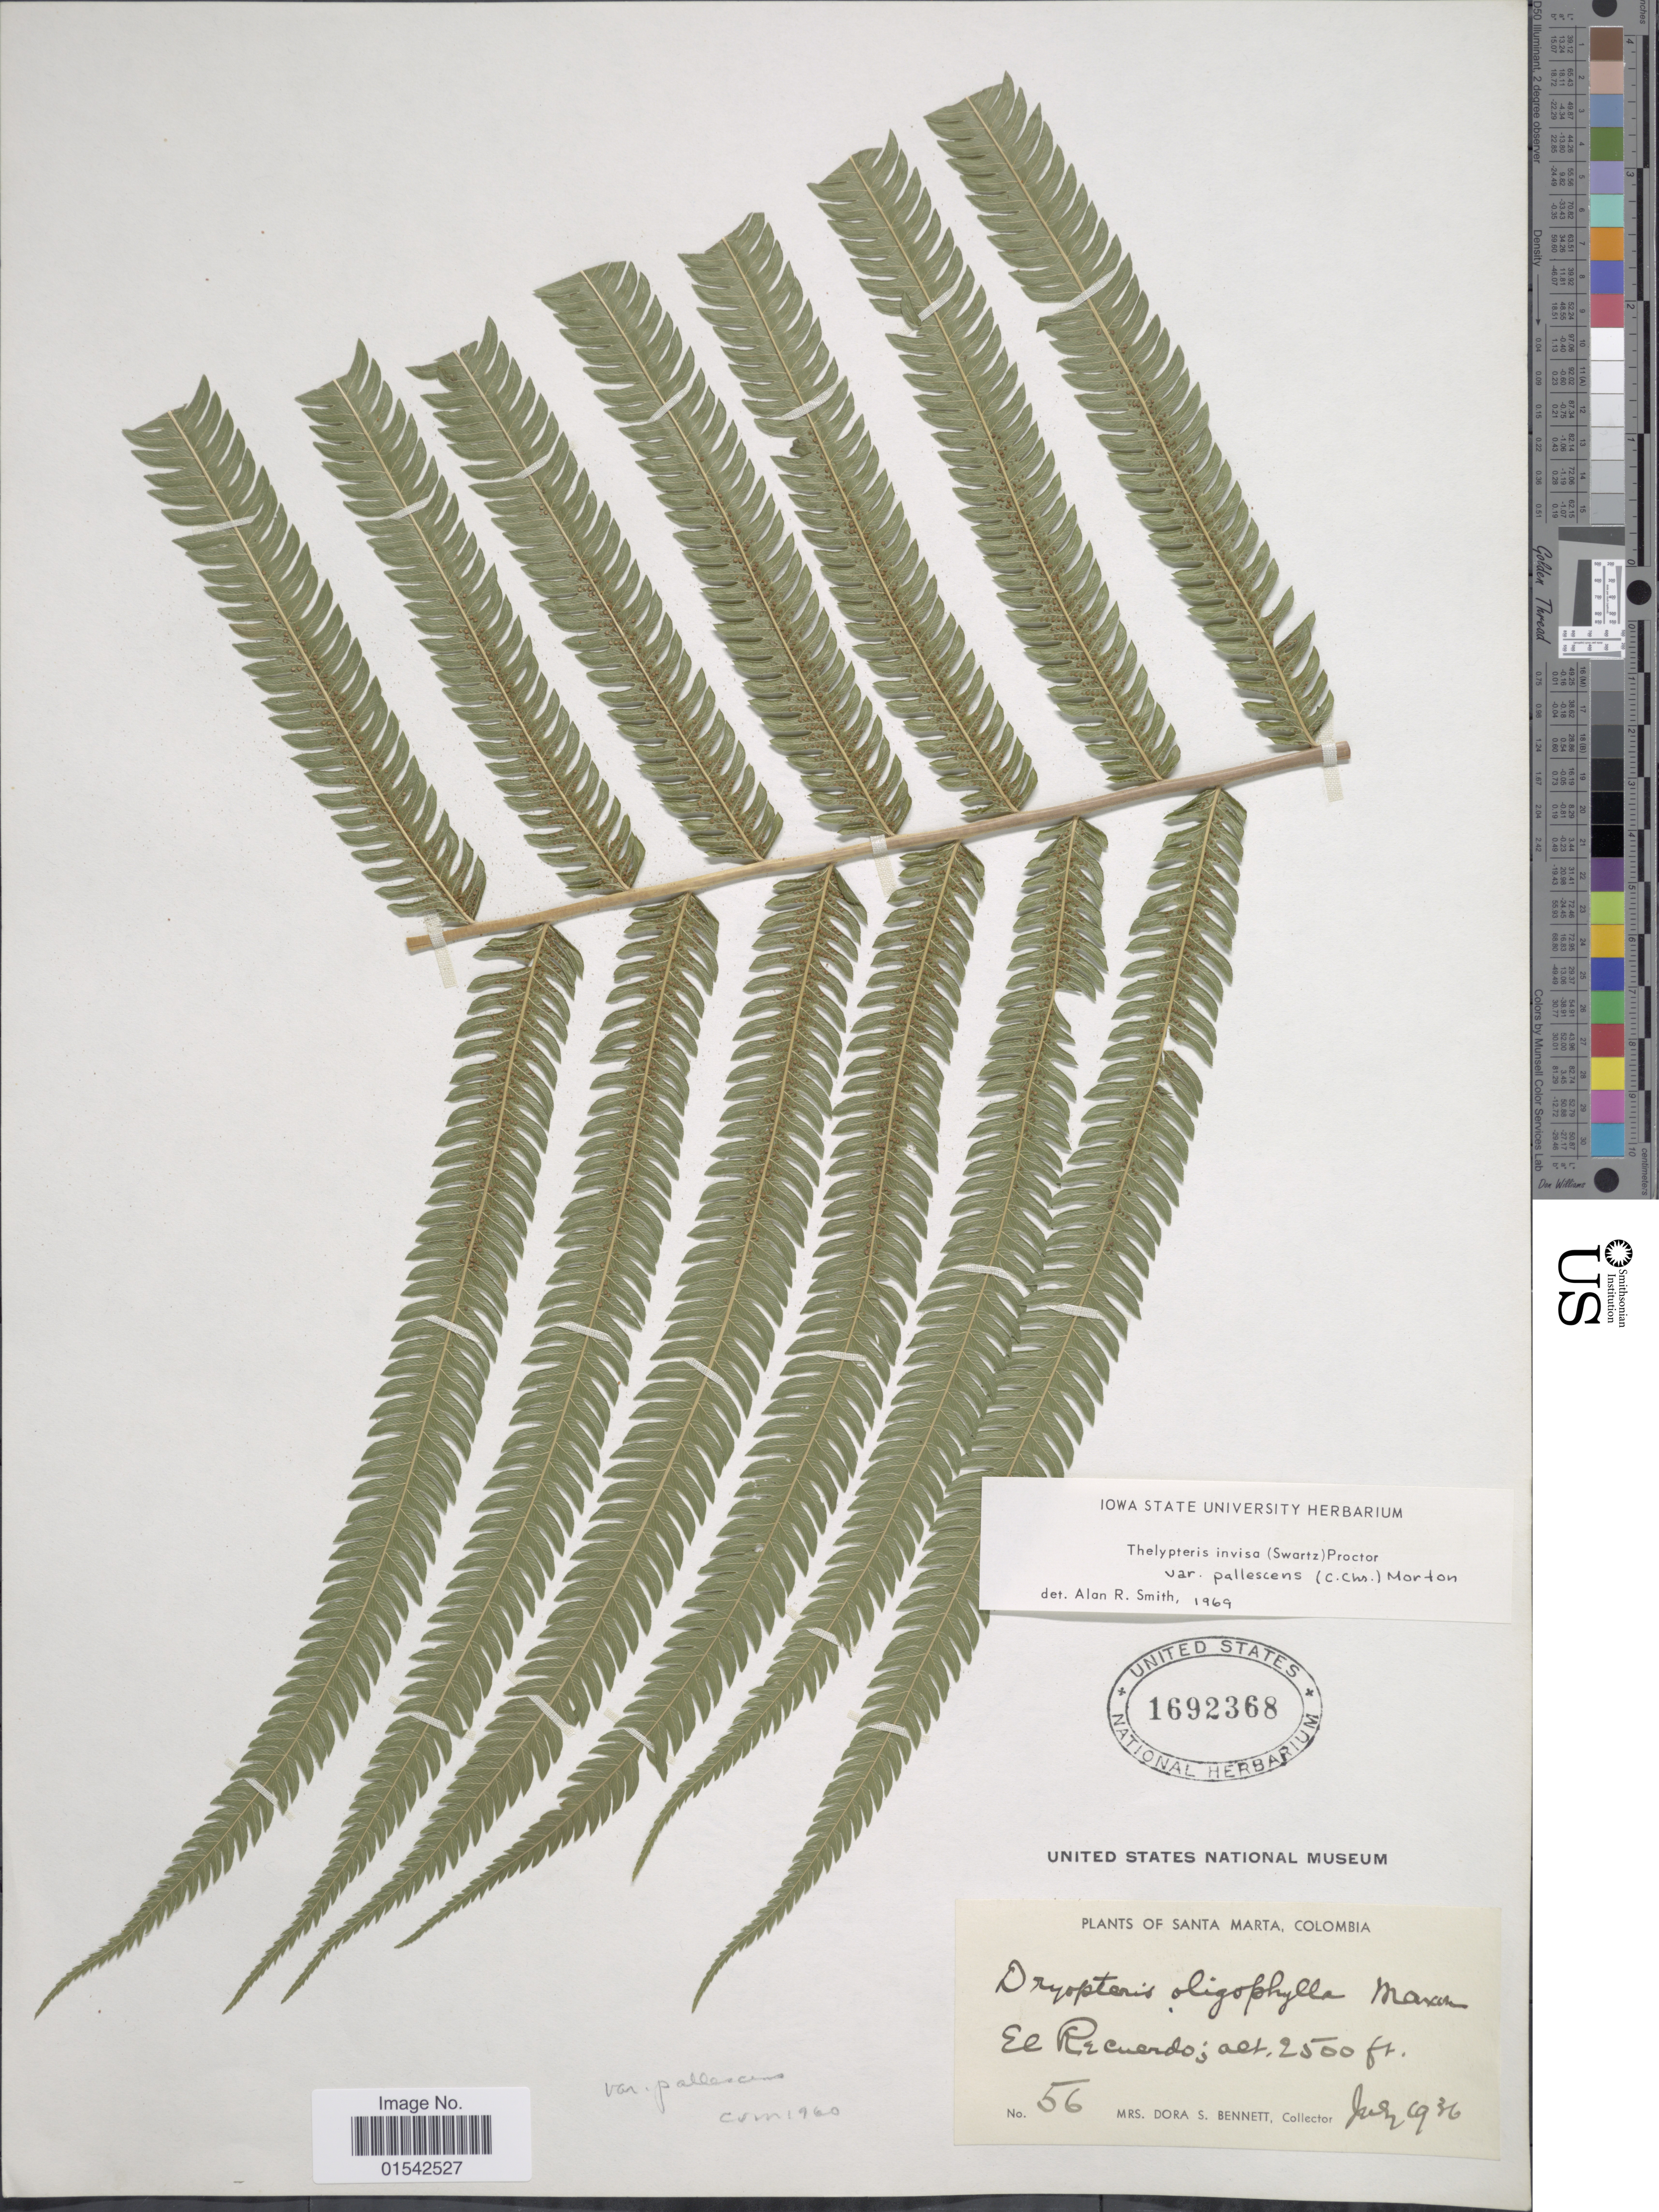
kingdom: Plantae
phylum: Tracheophyta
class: Polypodiopsida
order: Polypodiales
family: Thelypteridaceae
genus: Cyclosorus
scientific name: Cyclosorus grandis (A.R. Sm.) var. pallescens (C. Chr.) comb. ined.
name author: (A.R. Sm.)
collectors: D. Bennett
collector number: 56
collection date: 1936-07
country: Colombia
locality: Santa Marta, El Recuerdo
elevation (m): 762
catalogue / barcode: US 1692368